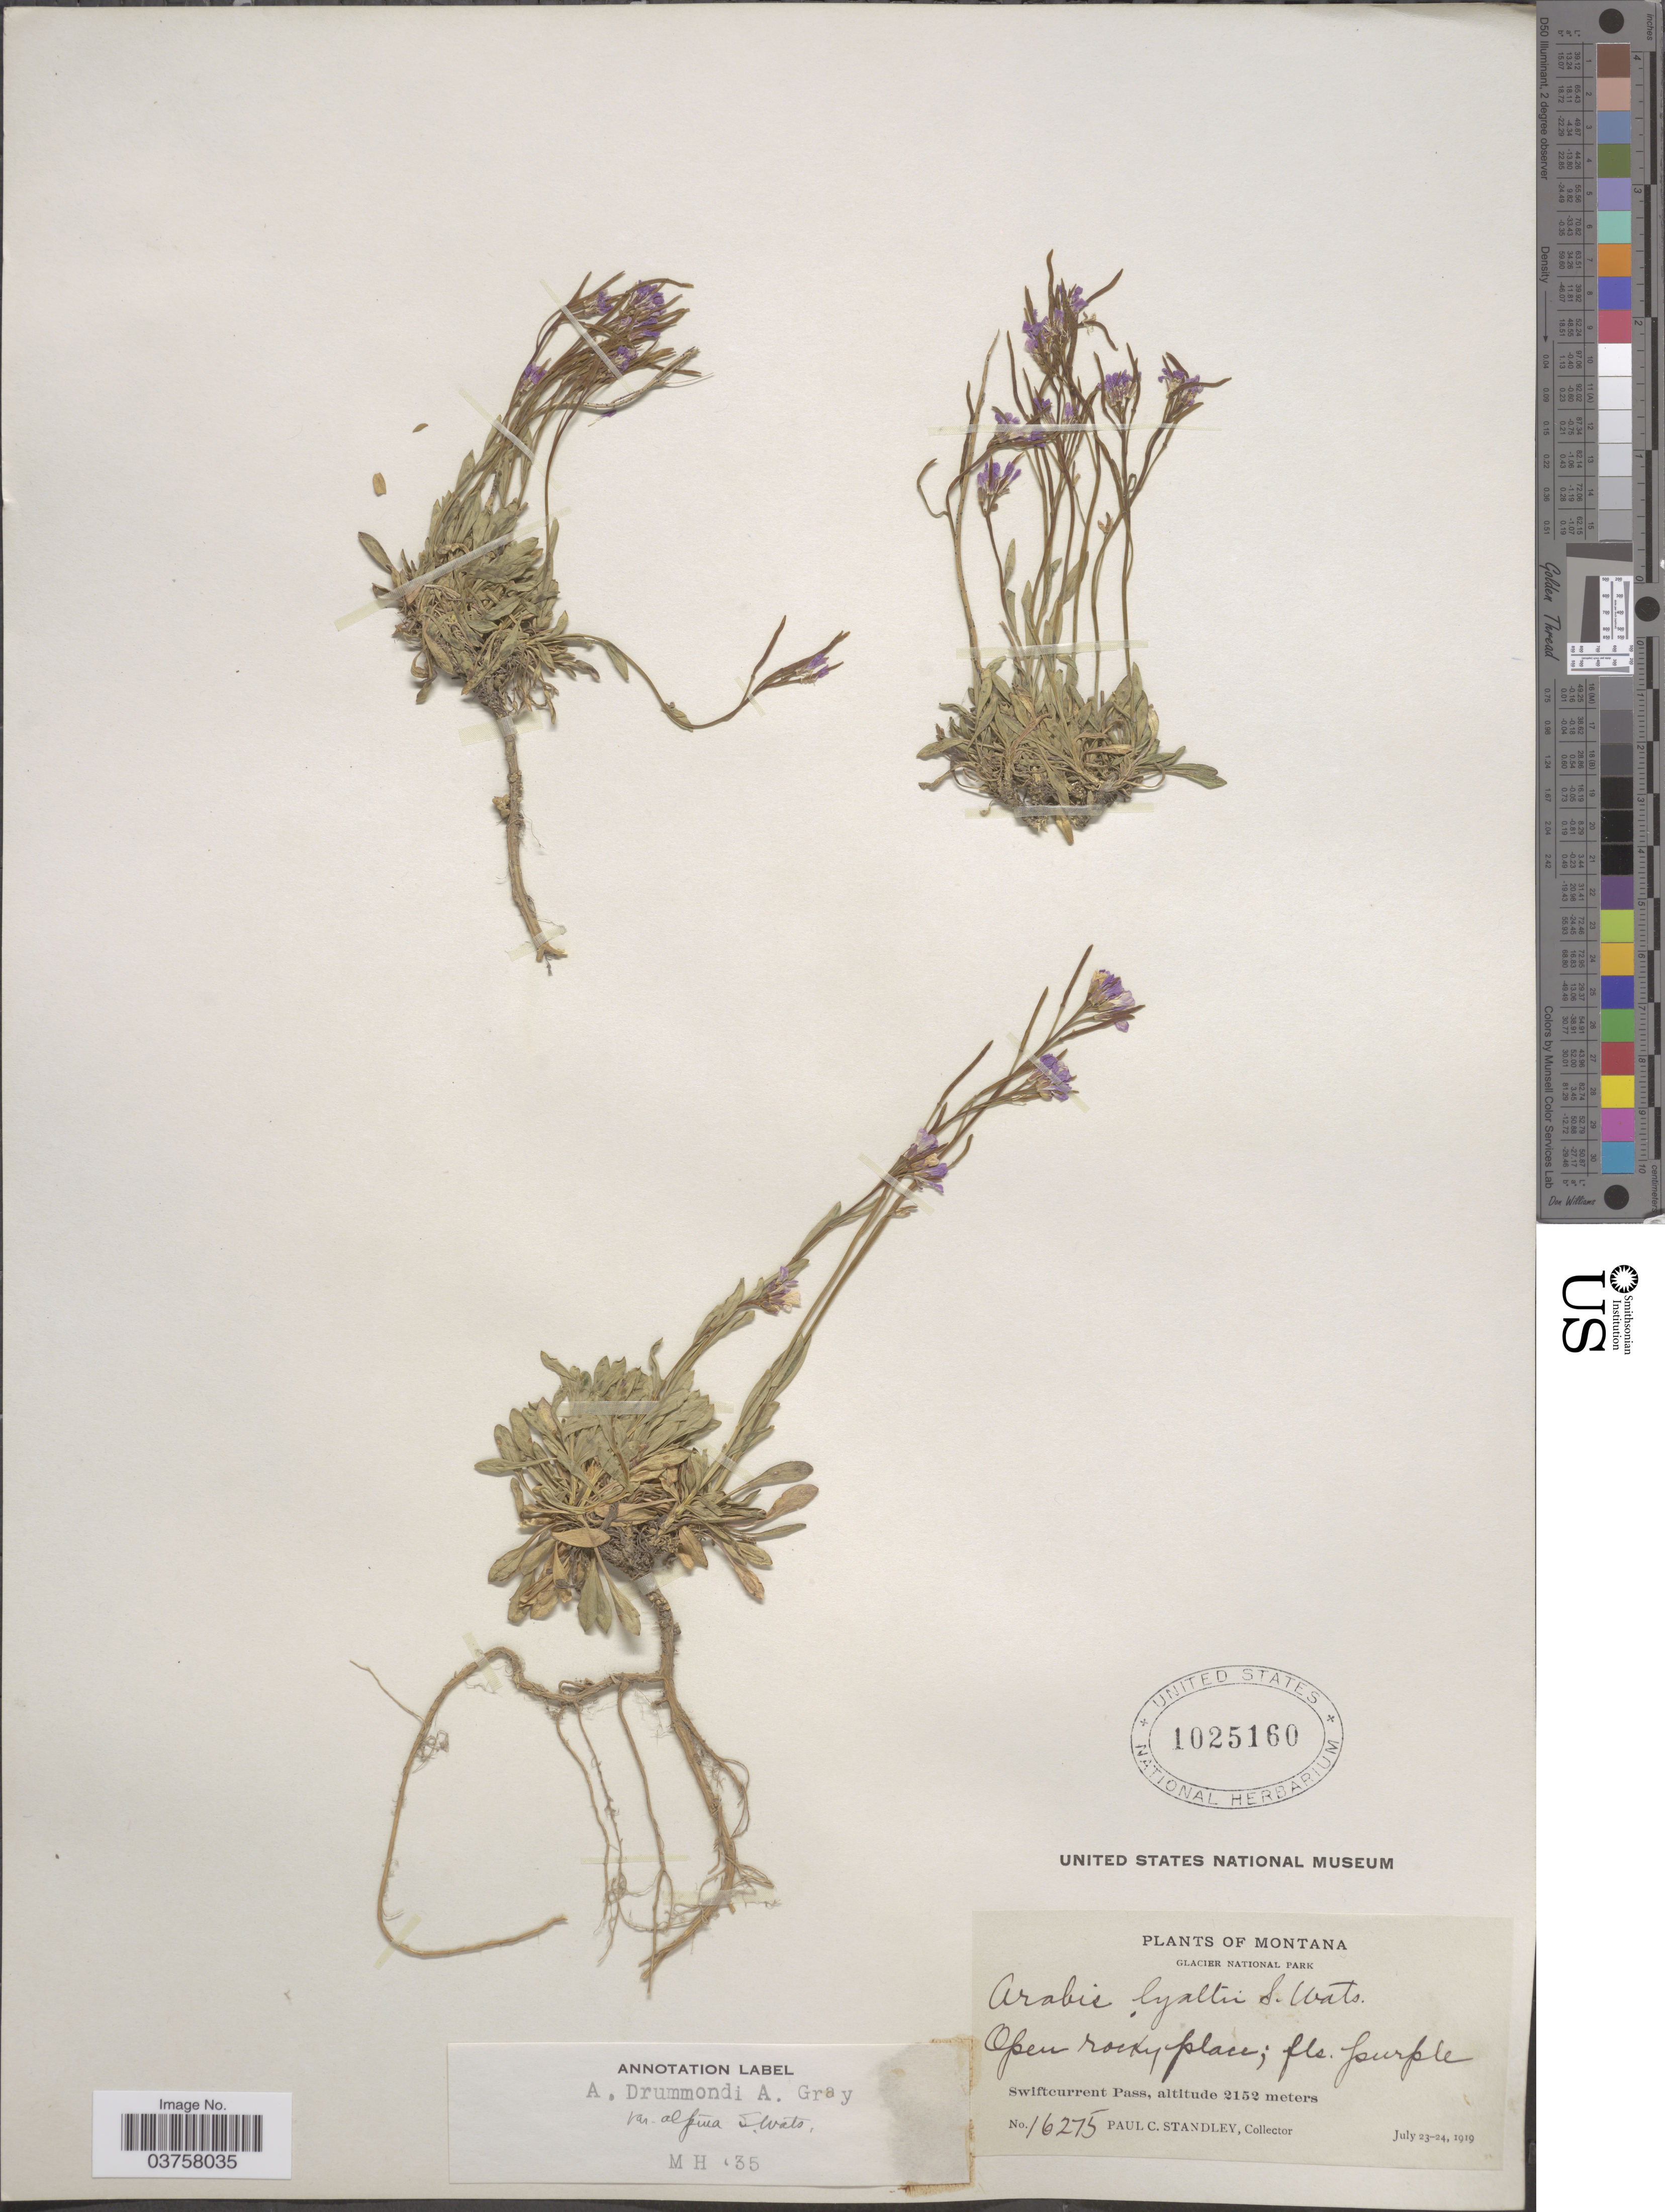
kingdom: Plantae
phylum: Tracheophyta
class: Magnoliopsida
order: Brassicales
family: Brassicaceae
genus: Arabis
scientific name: Arabis lyallii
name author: S. Watson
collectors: P. C. Standley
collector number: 16275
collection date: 1919-07-23/1919-07-24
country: United States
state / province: Montana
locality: Glacier National Park. Swiftcurrent Pass.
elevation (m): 2152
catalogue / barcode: US 1025160